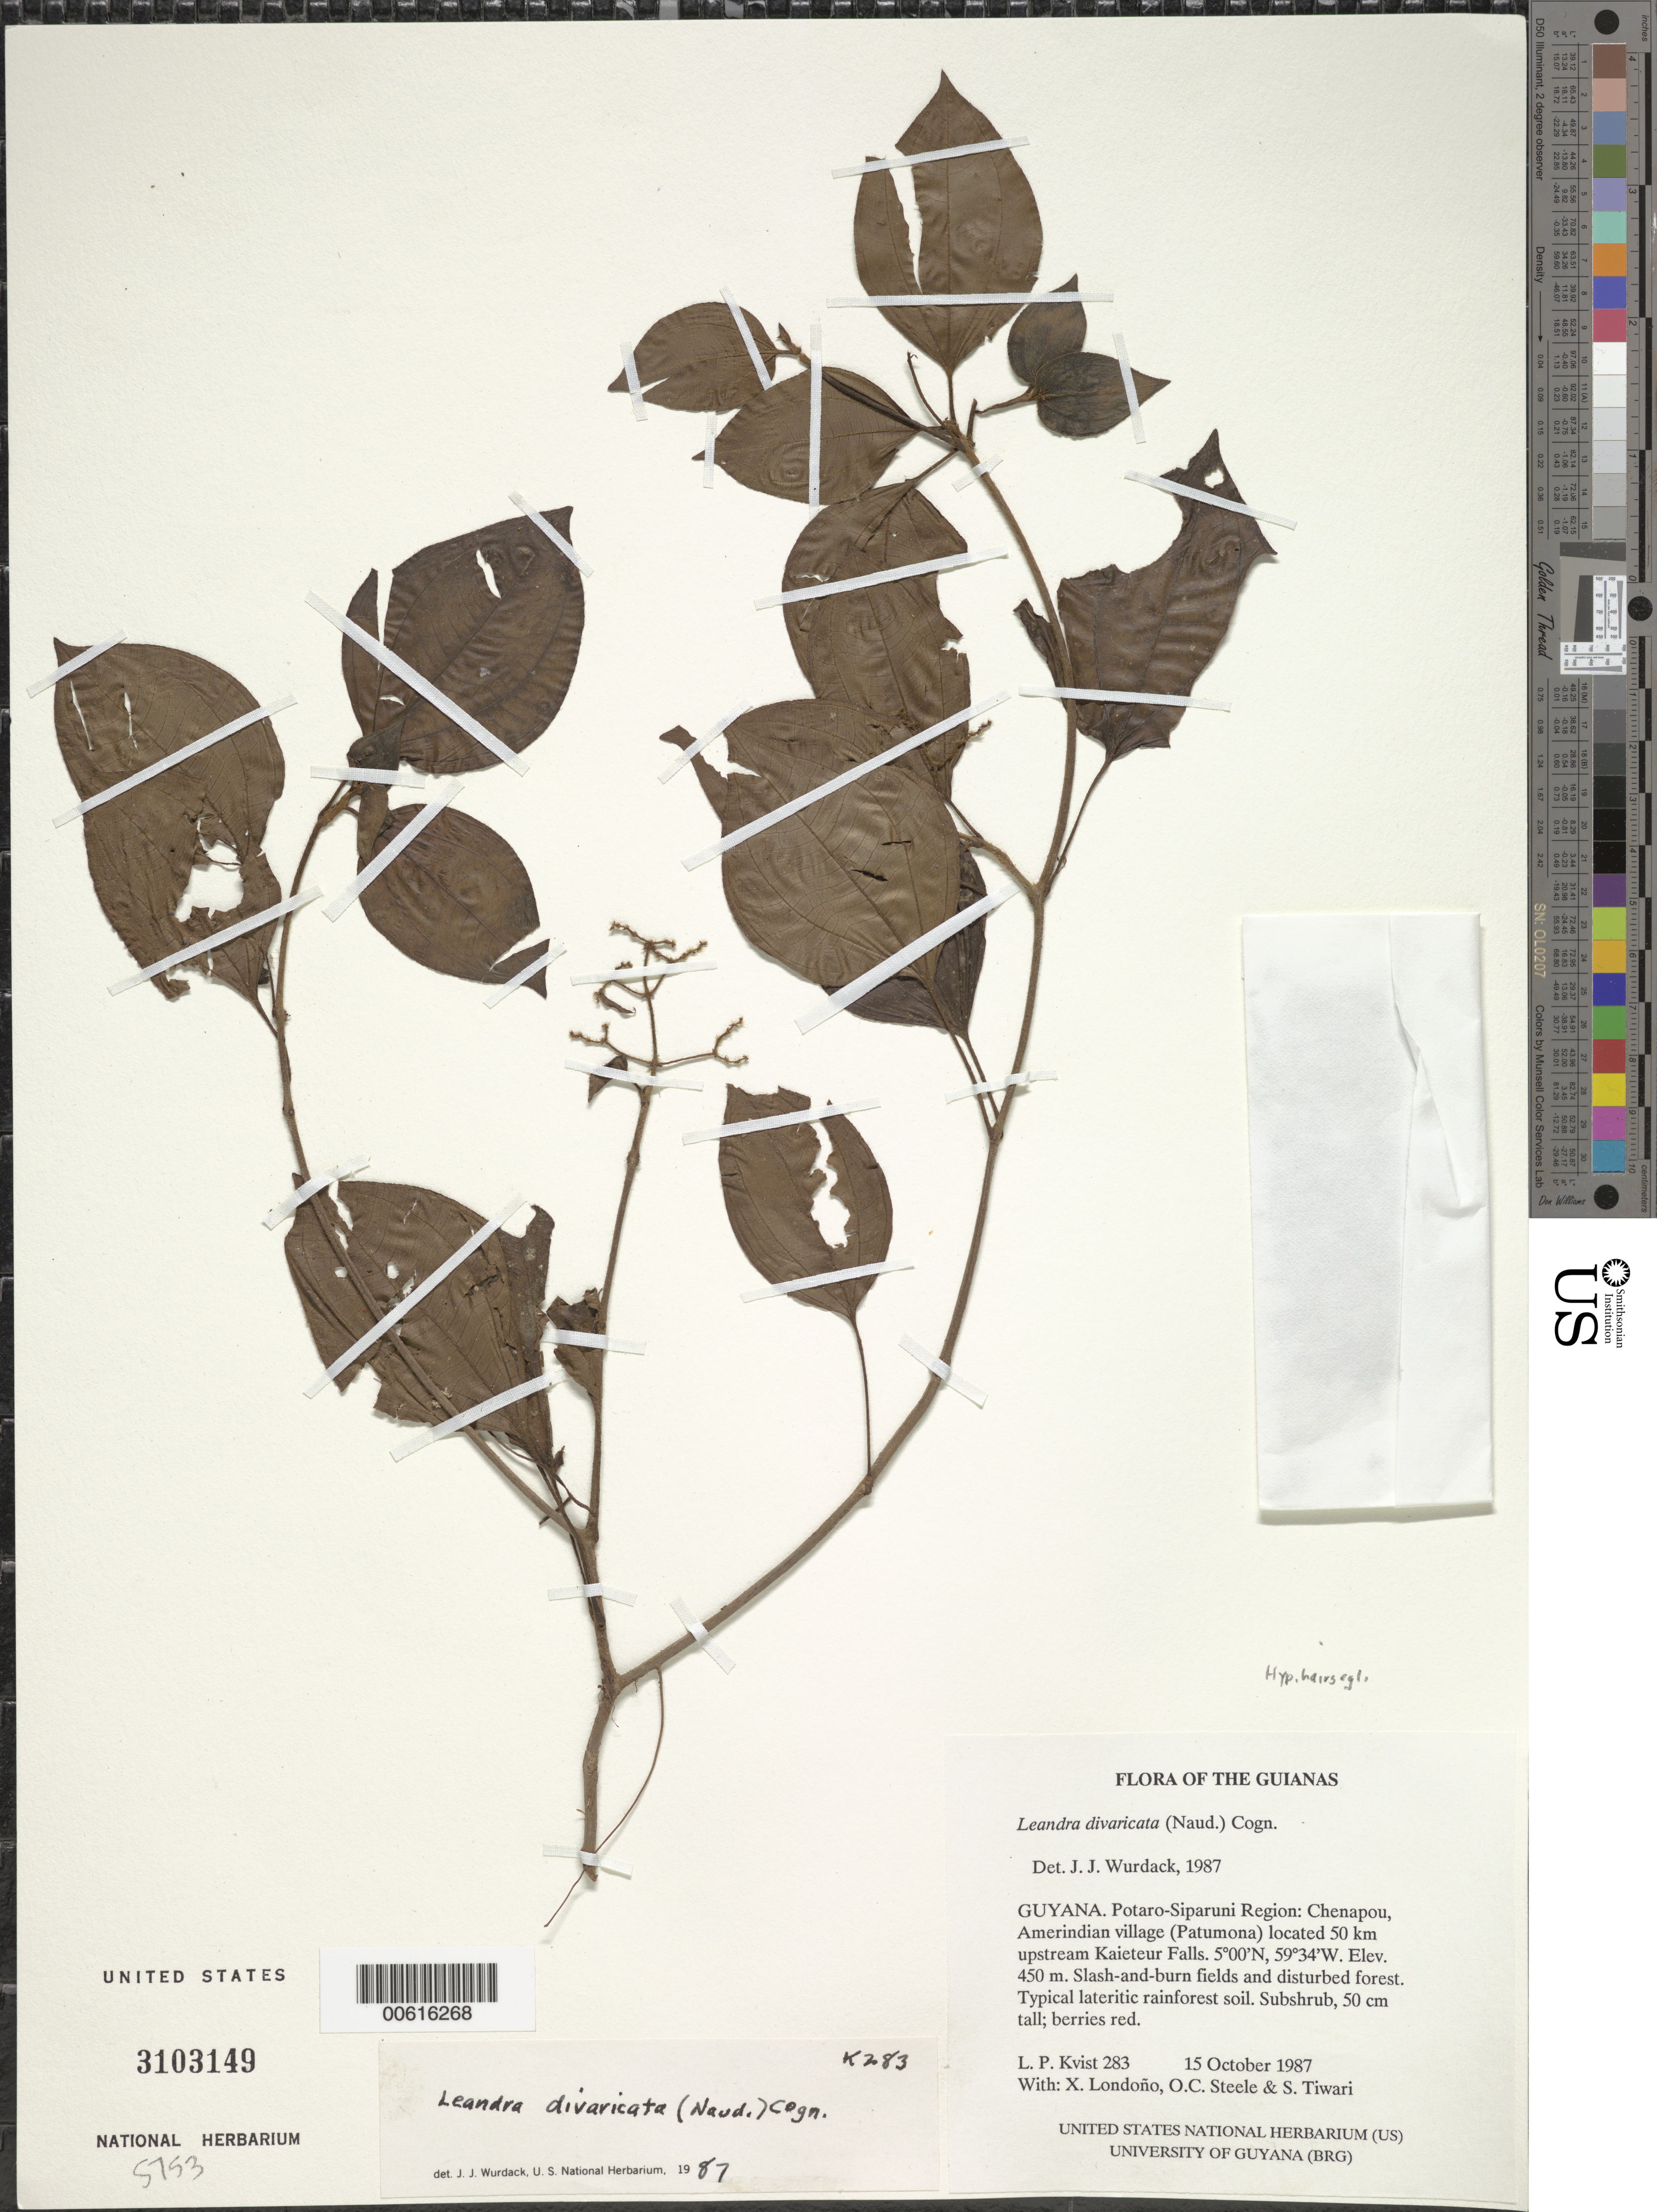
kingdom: Plantae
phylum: Tracheophyta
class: Magnoliopsida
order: Myrtales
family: Melastomataceae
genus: Leandra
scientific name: Leandra divaricata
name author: (Naudin) Cogn.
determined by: Wurdack, John J., (US), US (UNITED STATES)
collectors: L. P. Kvist, X. Londoño, O. C. Steele & S. Tiwari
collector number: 283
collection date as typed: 15 October 1987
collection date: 1987-10-15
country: Guyana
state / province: Potaro-Siparuni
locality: Chenapou, Amerindian village (Patumona) located 50 km upstream Kaieteur Falls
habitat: Slash-and-burn fields and disturbed forest. Typical lateritic rainforest soil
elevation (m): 450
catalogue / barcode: US 3103149